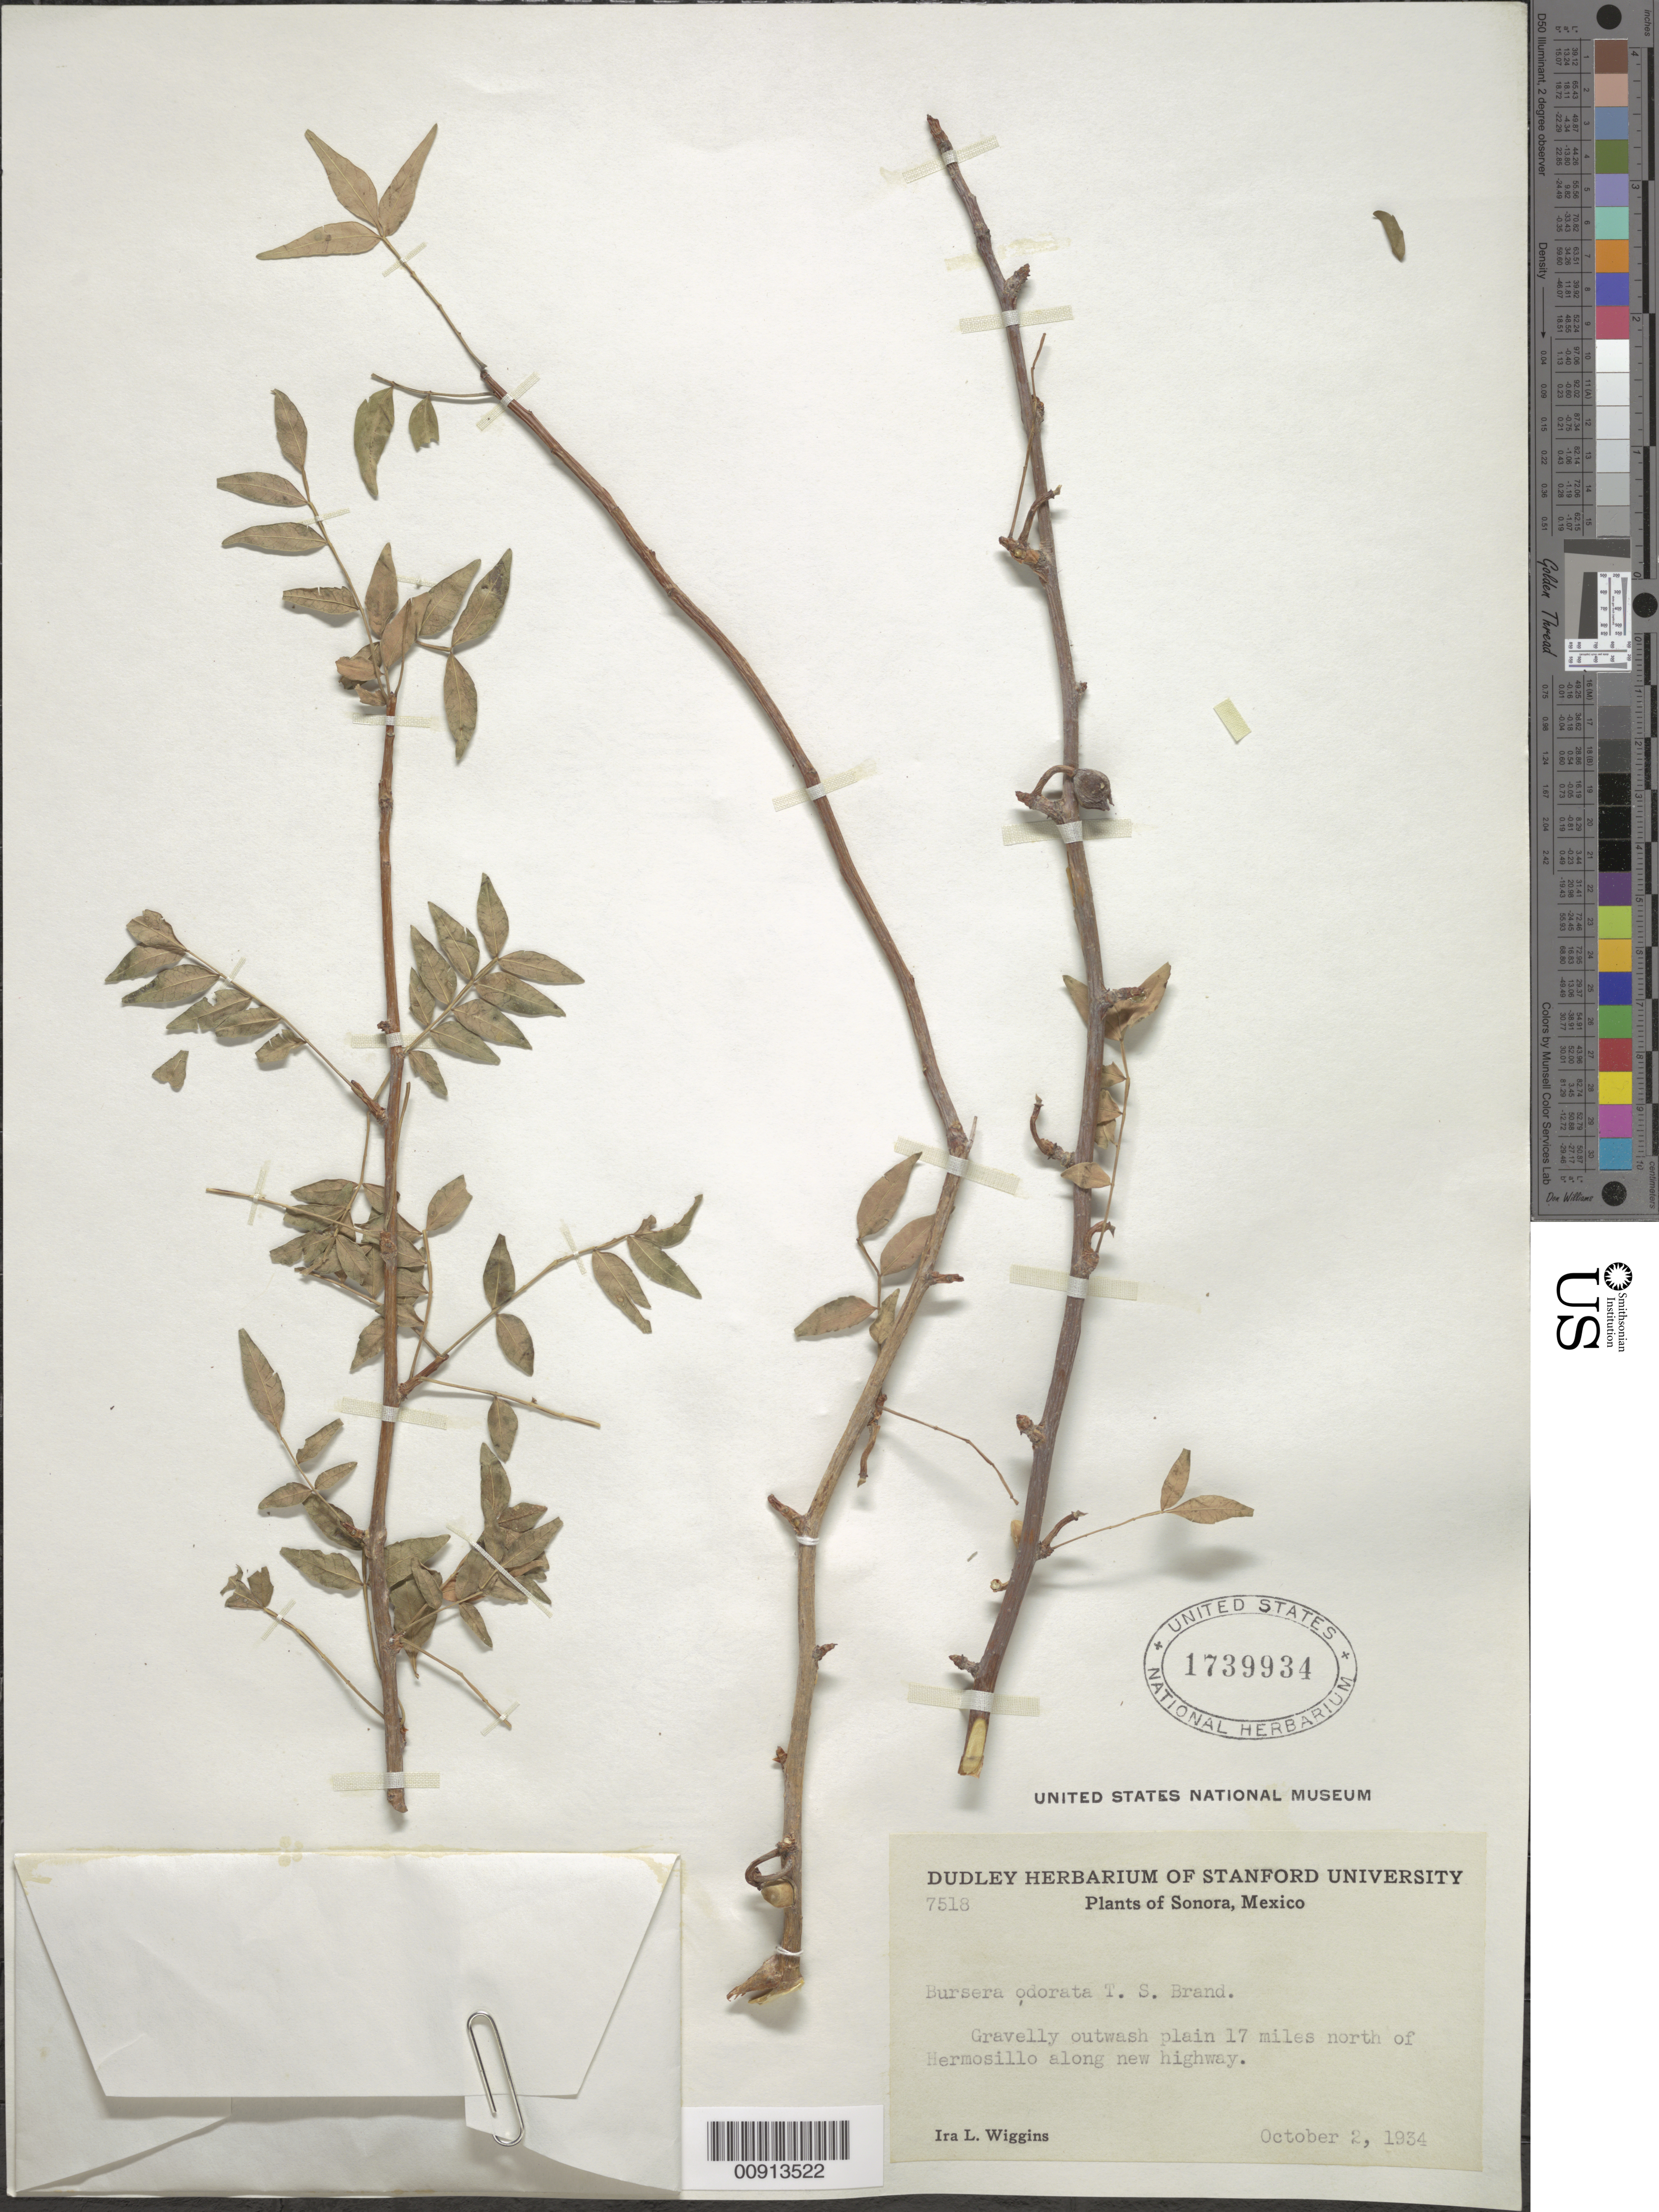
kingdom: Plantae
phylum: Tracheophyta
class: Magnoliopsida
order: Sapindales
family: Burseraceae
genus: Bursera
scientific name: Bursera fagaroides var. elongata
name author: (Kunth) Engl.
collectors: I. L. Wiggins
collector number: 7518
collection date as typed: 02 Oct 1934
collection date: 1934-10-02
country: Mexico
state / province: Sonora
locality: Sonora: 17 miles north of Hermosillo along new highway.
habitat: Gravelly outwash plain.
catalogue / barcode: US 1739934